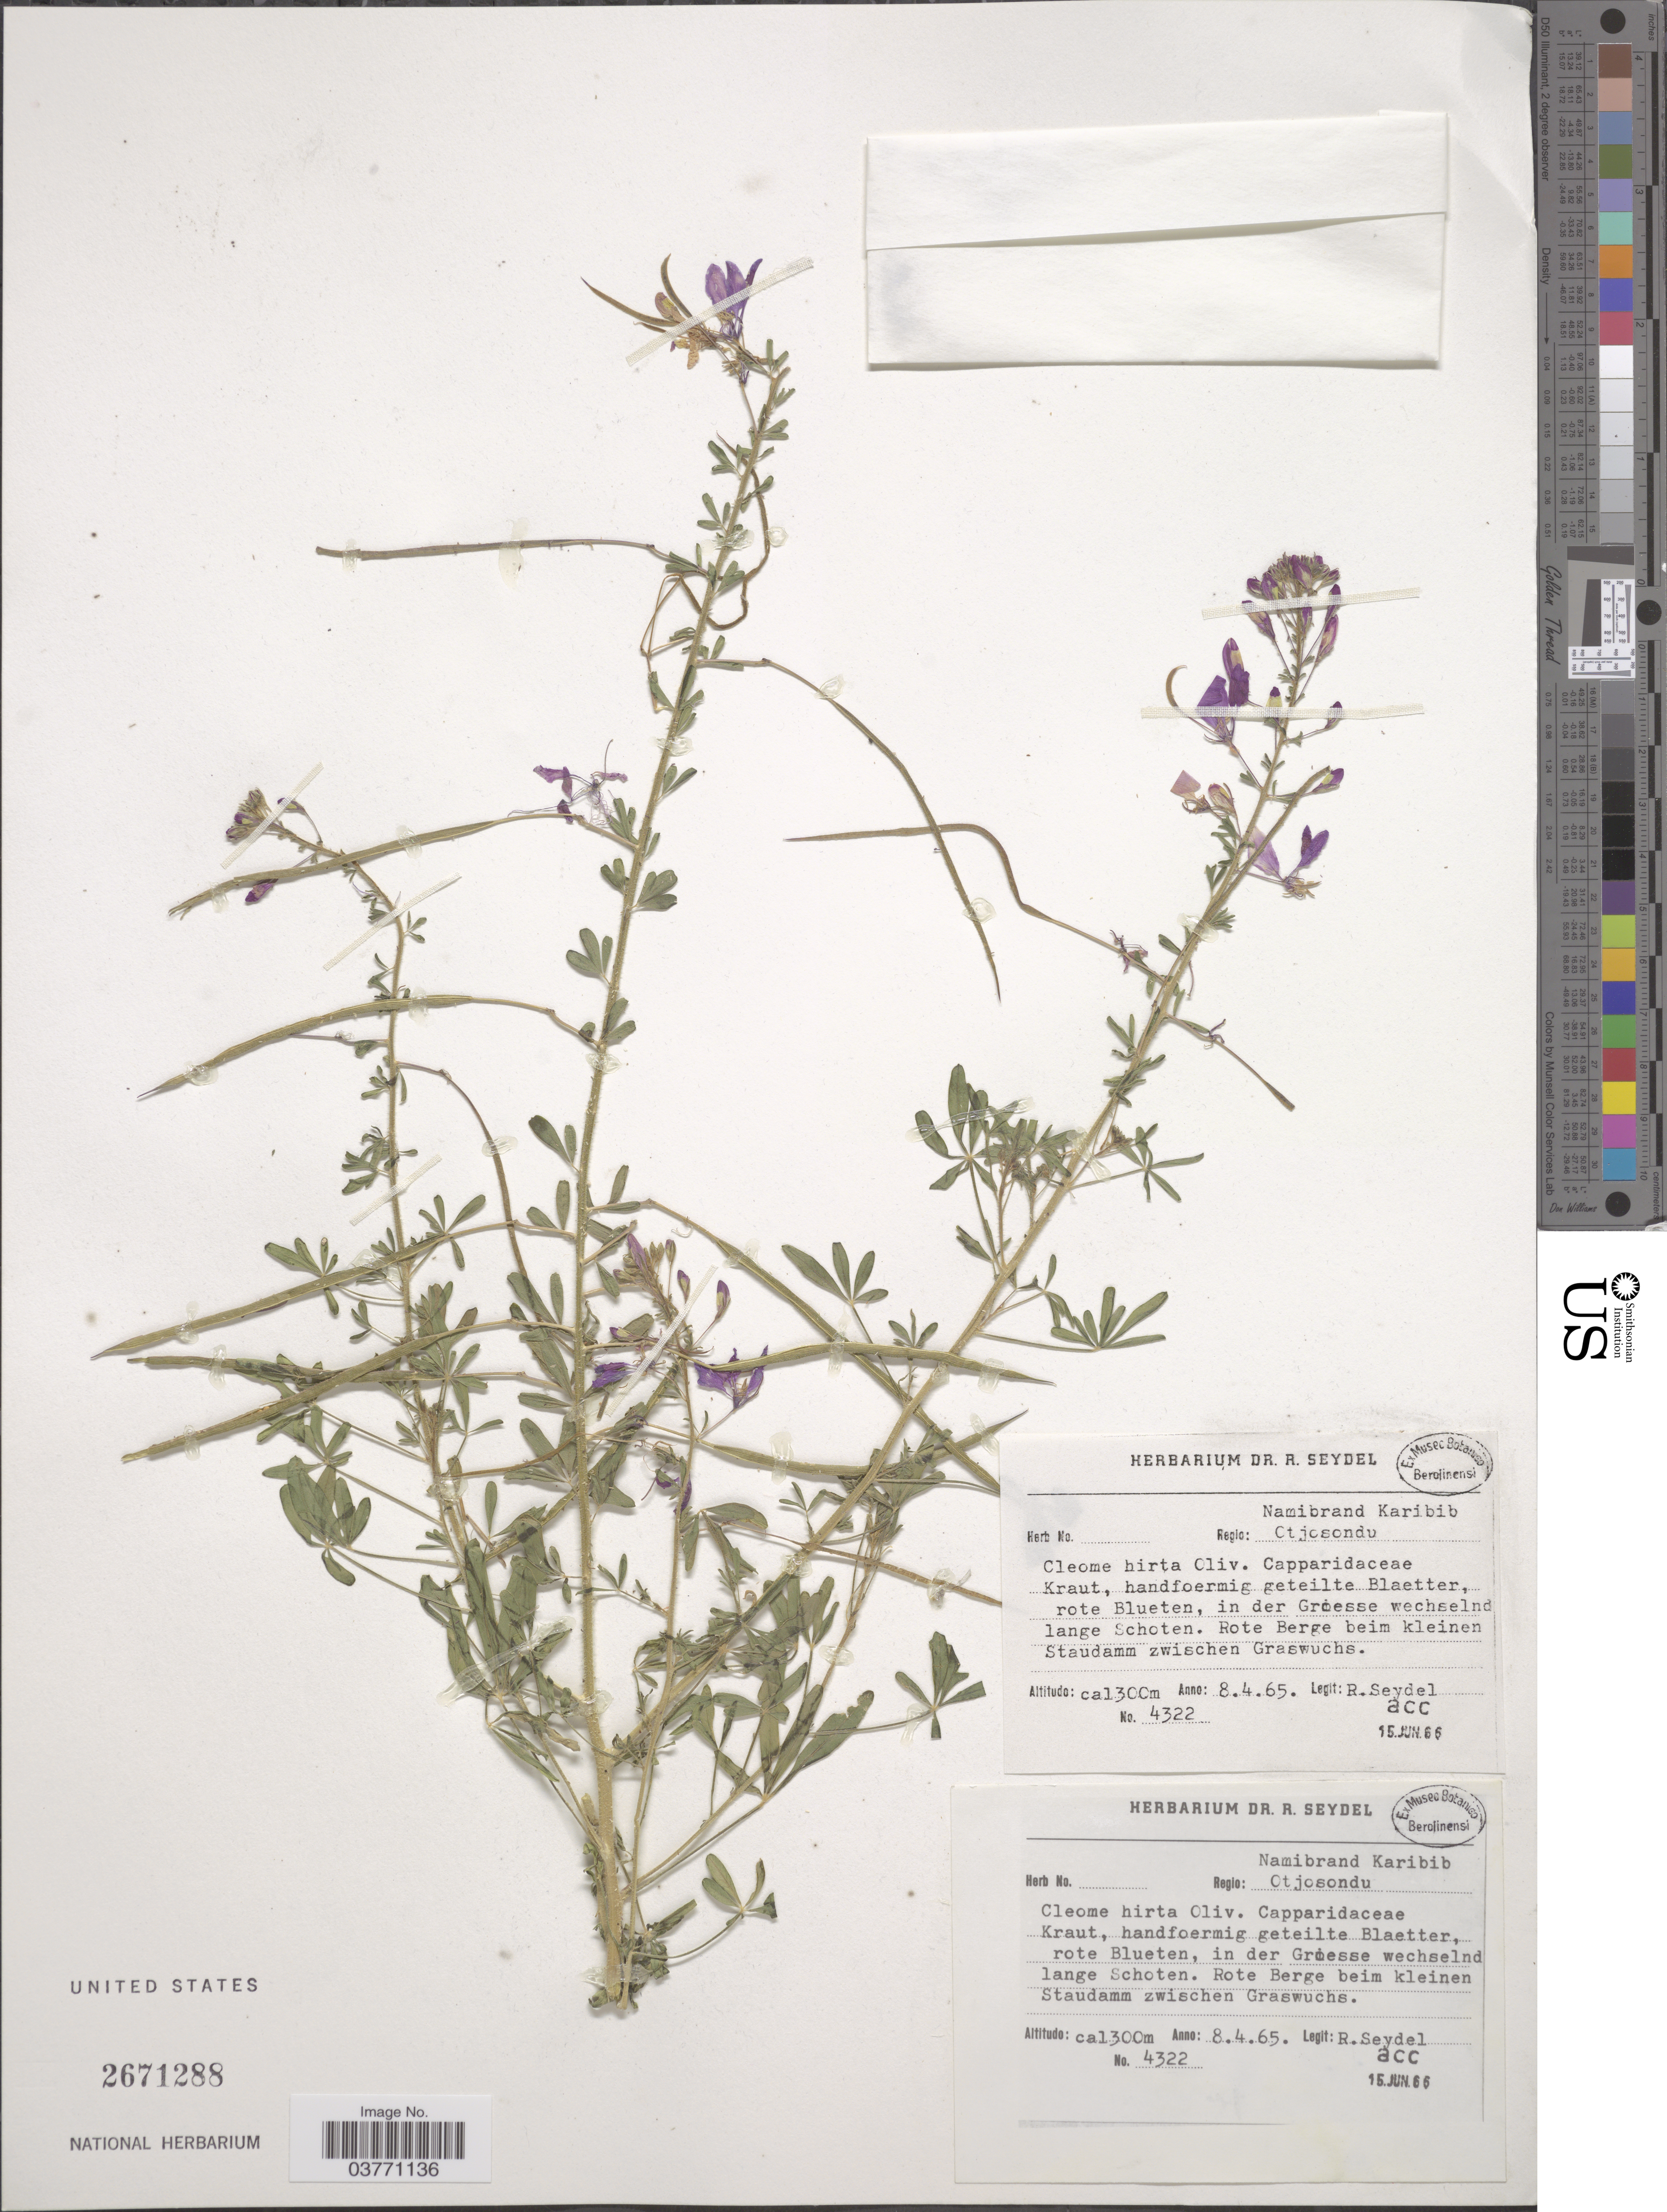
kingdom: Plantae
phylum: Tracheophyta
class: Magnoliopsida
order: Brassicales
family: Cleomaceae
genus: Sieruela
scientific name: Sieruela hirta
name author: (Klotzsch) Roalson & J.C. Hall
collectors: R. Seydel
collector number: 4322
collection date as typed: Transcribed d/m/y: 8/4/65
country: Namibia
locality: Namibrand Karibib. Regio: Otjosondu. Rote Berge beim kleinen Staudamm zwischen Graswuchs.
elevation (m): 1300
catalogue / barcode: US 2671288